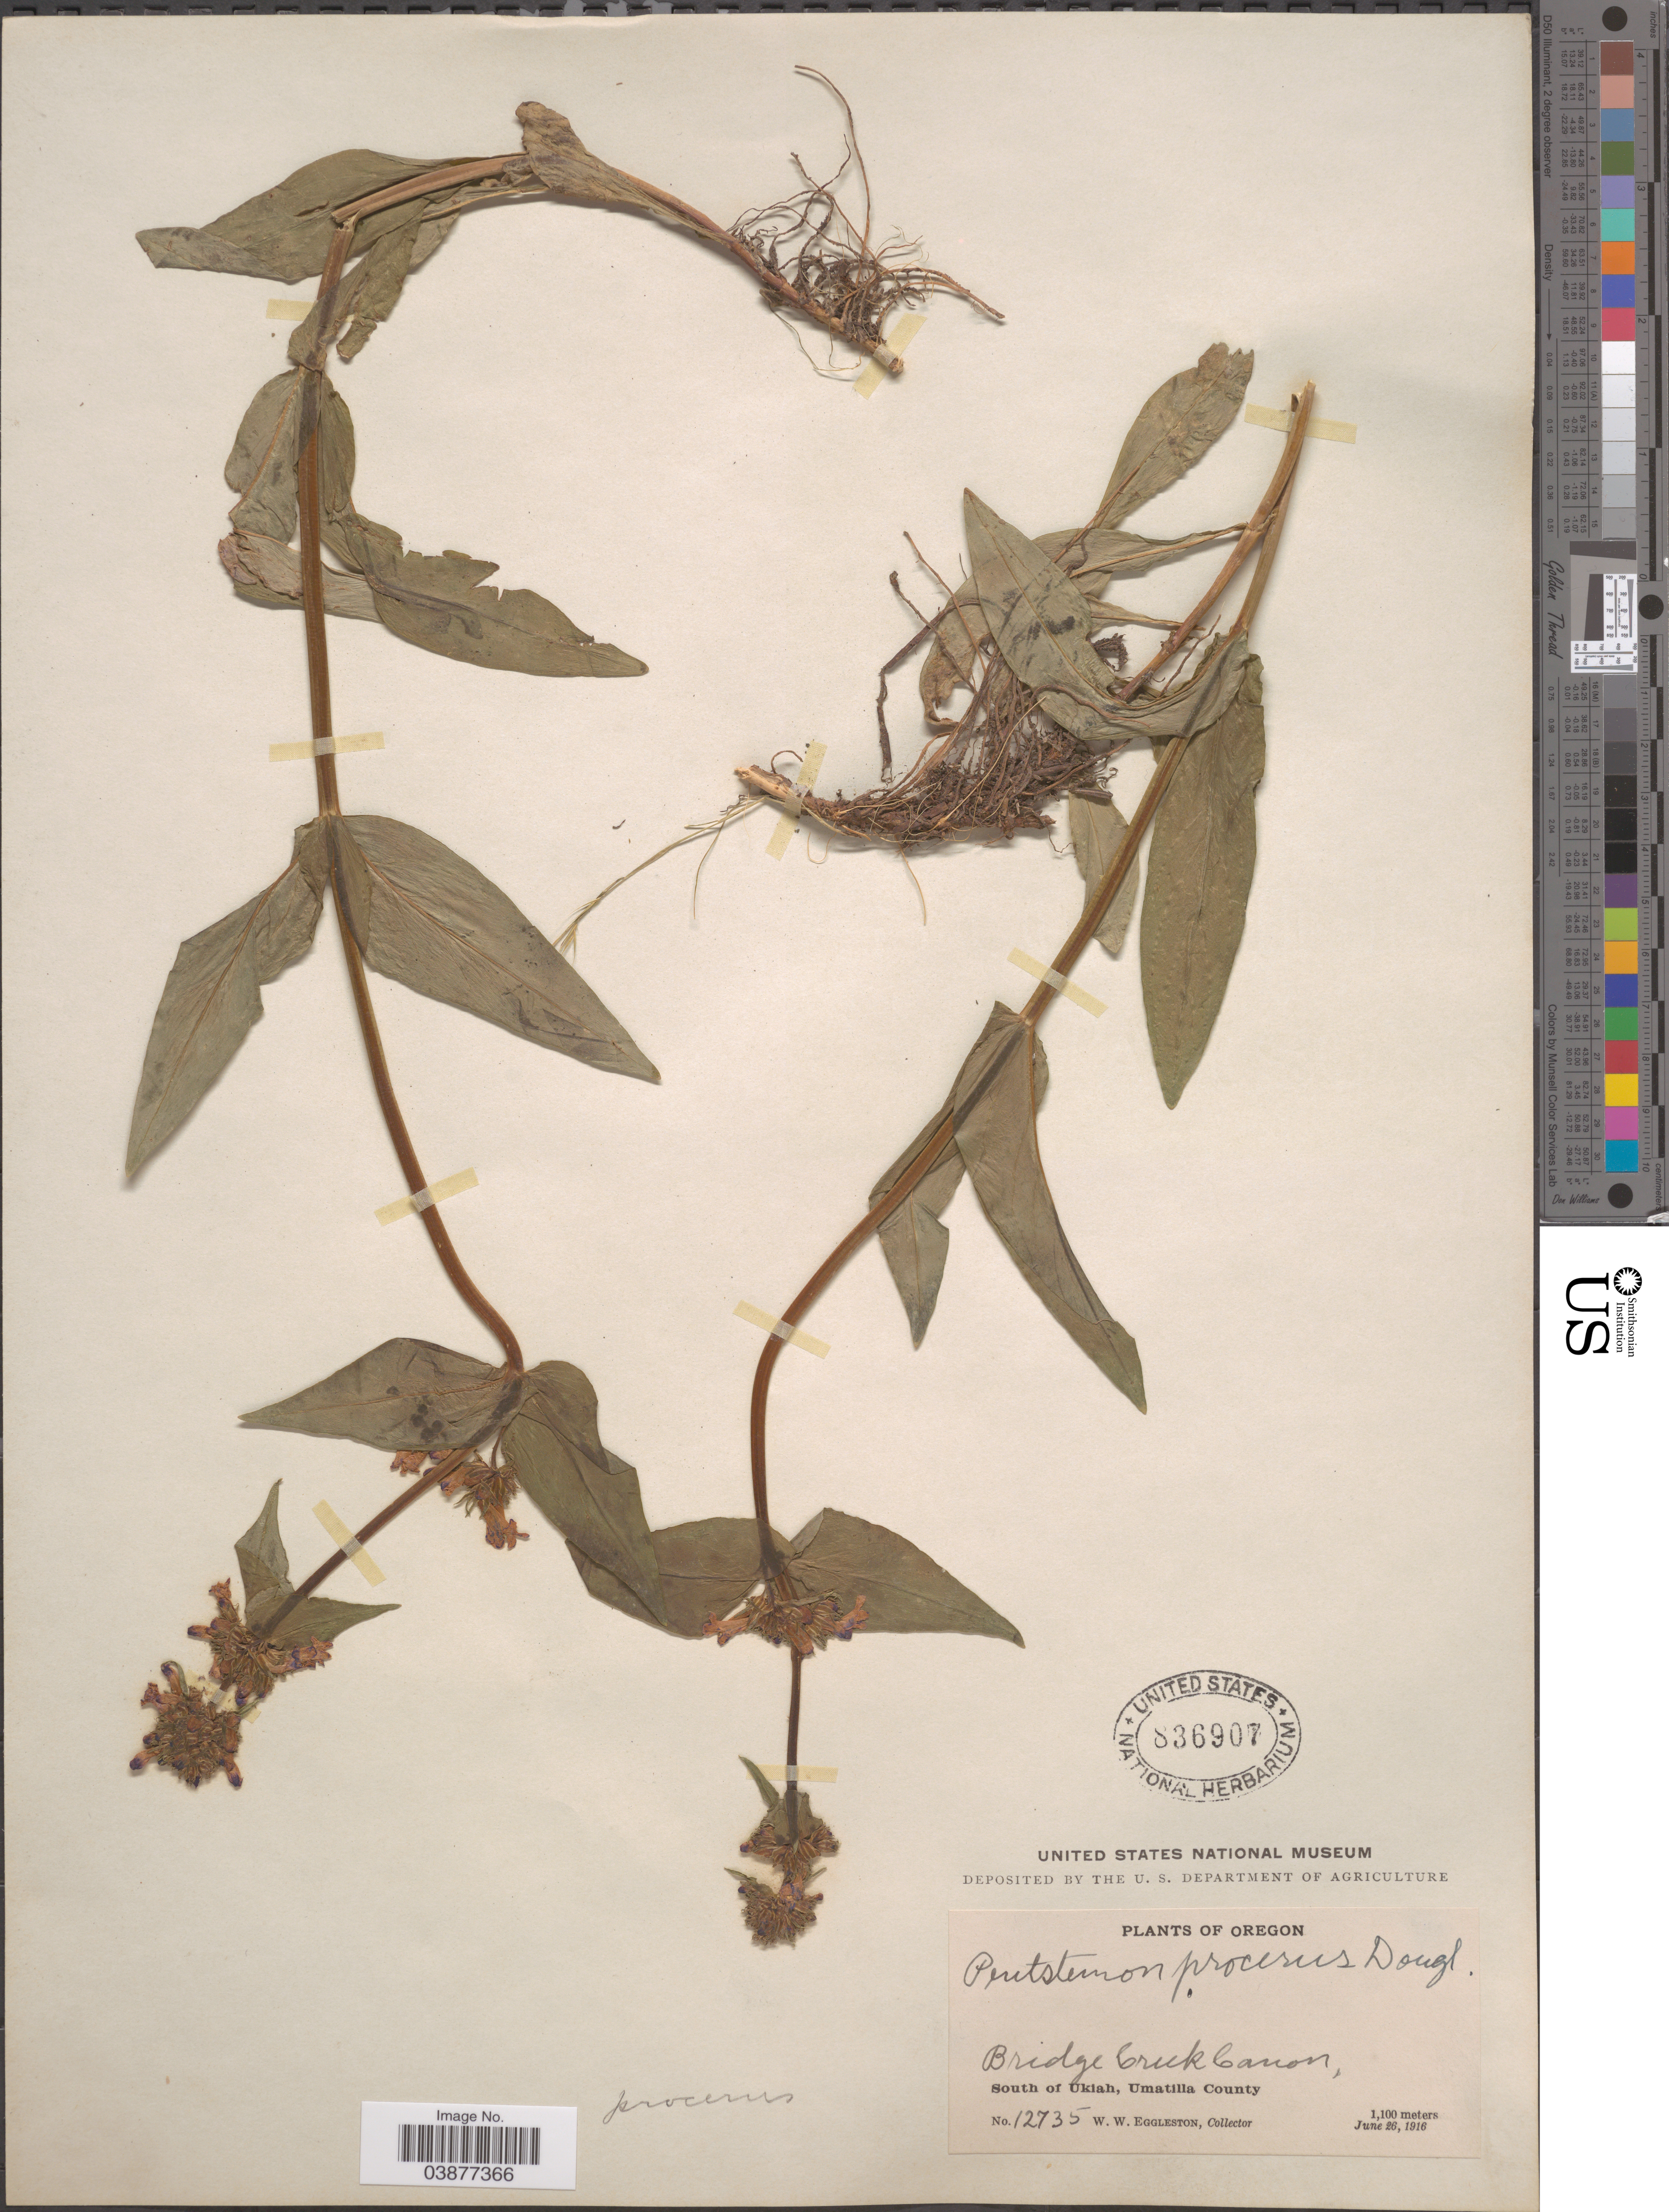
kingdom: Plantae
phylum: Tracheophyta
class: Magnoliopsida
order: Lamiales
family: Plantaginaceae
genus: Penstemon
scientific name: Penstemon productus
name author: Greene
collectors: W. W. Eggleston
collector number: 12735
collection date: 1916-06-26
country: United States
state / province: Oregon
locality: Bridge Creek Canon, South of Ukiah, Umatilla County.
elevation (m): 1100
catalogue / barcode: US 836907